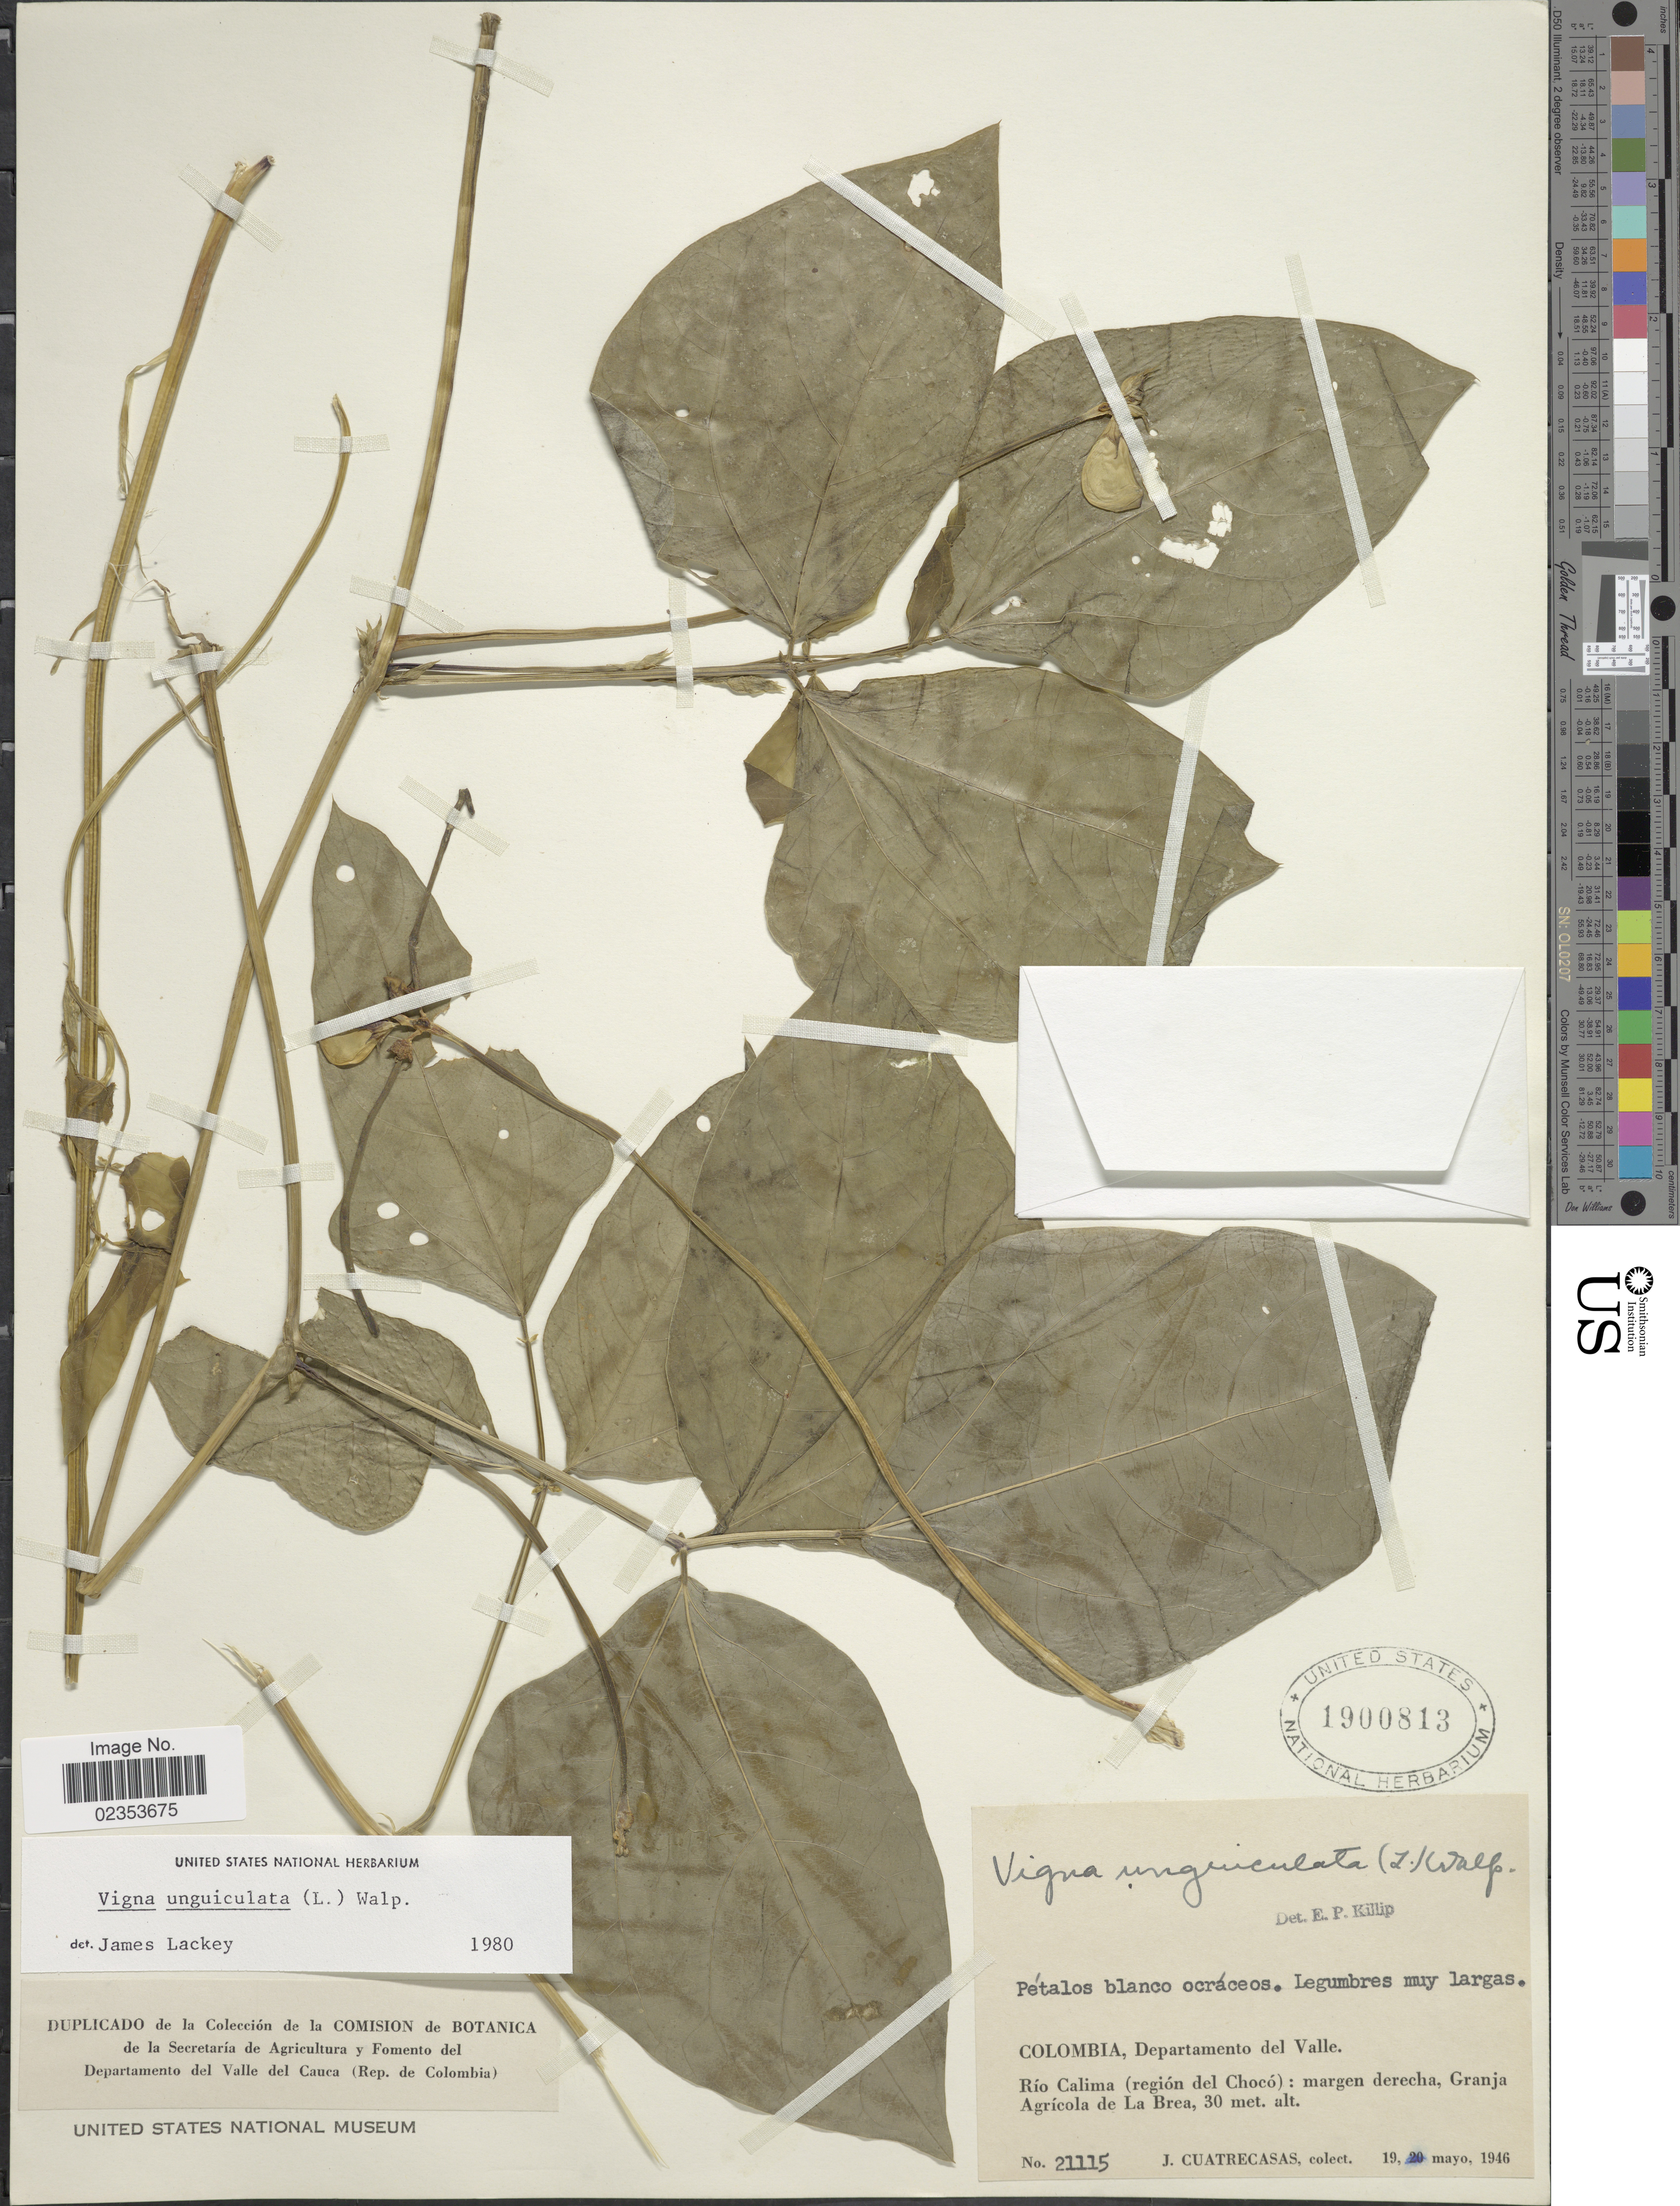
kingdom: Plantae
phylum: Tracheophyta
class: Magnoliopsida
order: Fabales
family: Fabaceae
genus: Vigna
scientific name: Vigna unguiculata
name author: (L.) Walp.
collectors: J. Cuatrecasas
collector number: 21115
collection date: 1946-05-19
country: Colombia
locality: Departamento del Valle. Rio Calima ( Region del Choco) : Margen derecha, Granja Agricola de La Brea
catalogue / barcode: US 1900813